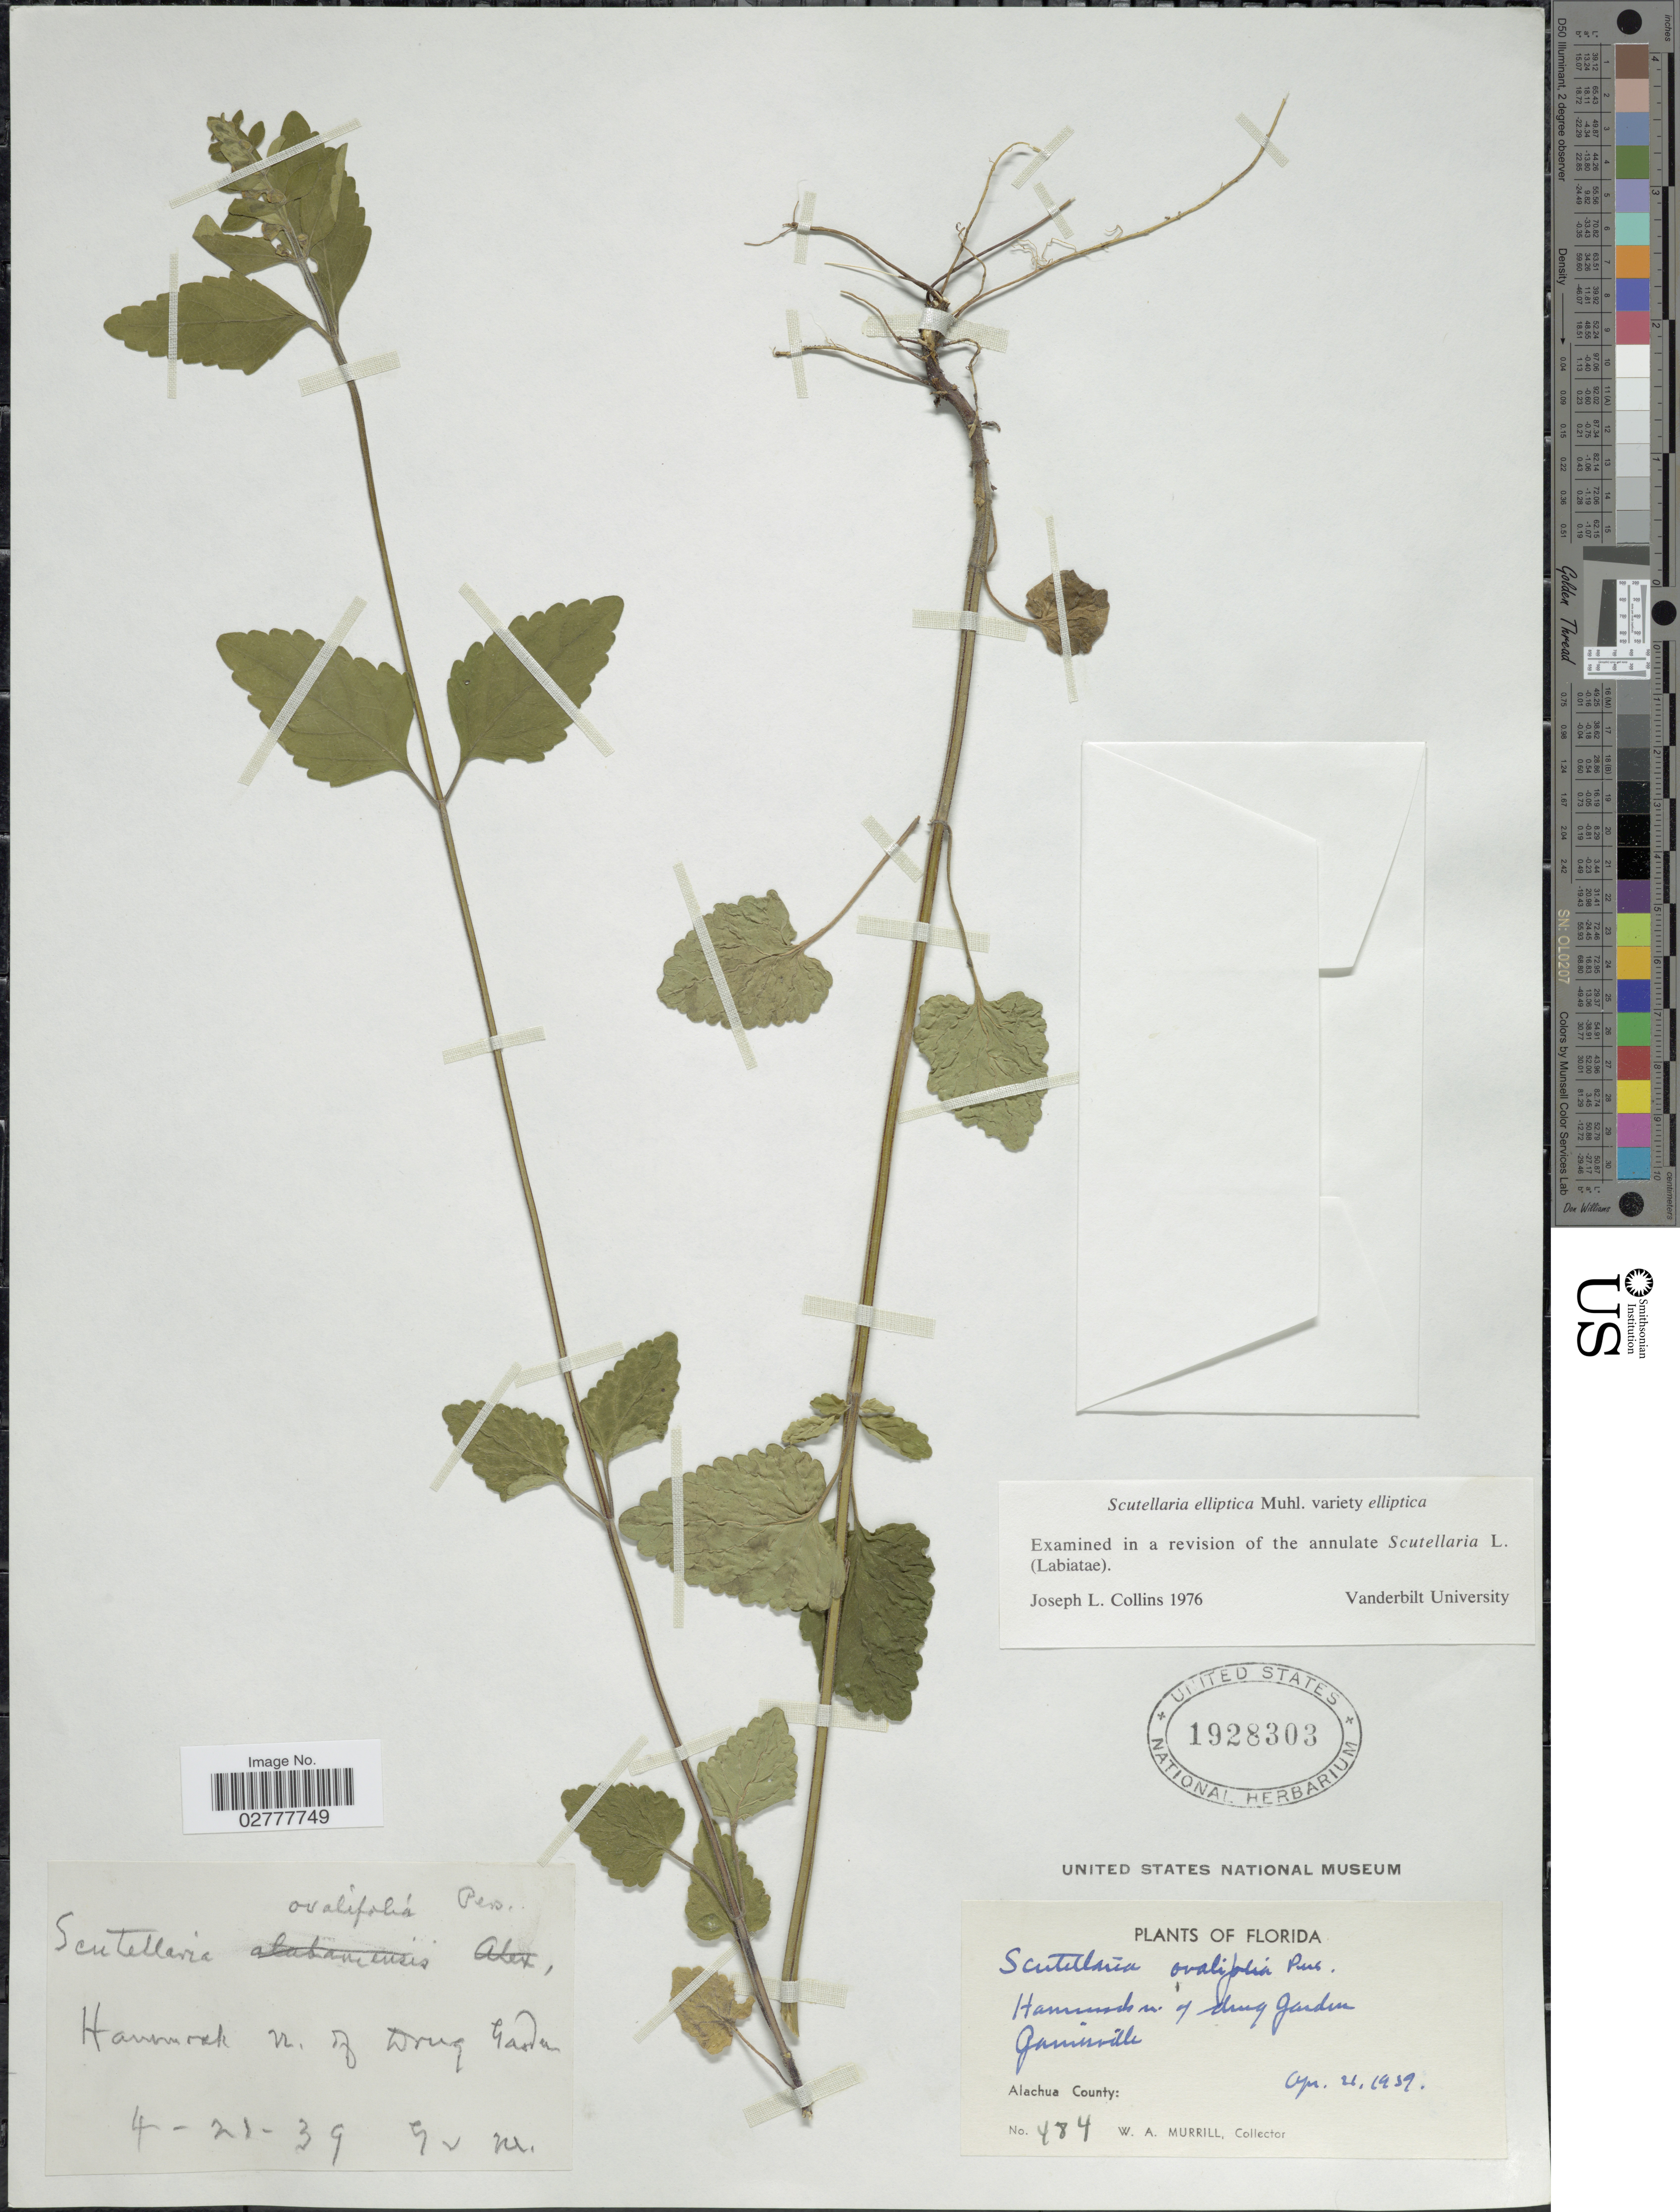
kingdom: Plantae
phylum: Tracheophyta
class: Magnoliopsida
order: Lamiales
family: Lamiaceae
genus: Scutellaria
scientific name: Scutellaria elliptica var. elliptica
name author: Muhl.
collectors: W. A. Murrill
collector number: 484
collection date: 1939-04-21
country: United States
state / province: Florida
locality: Hammocks of Drug Garden, Gainsville, Alachua County.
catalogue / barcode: US 1928303